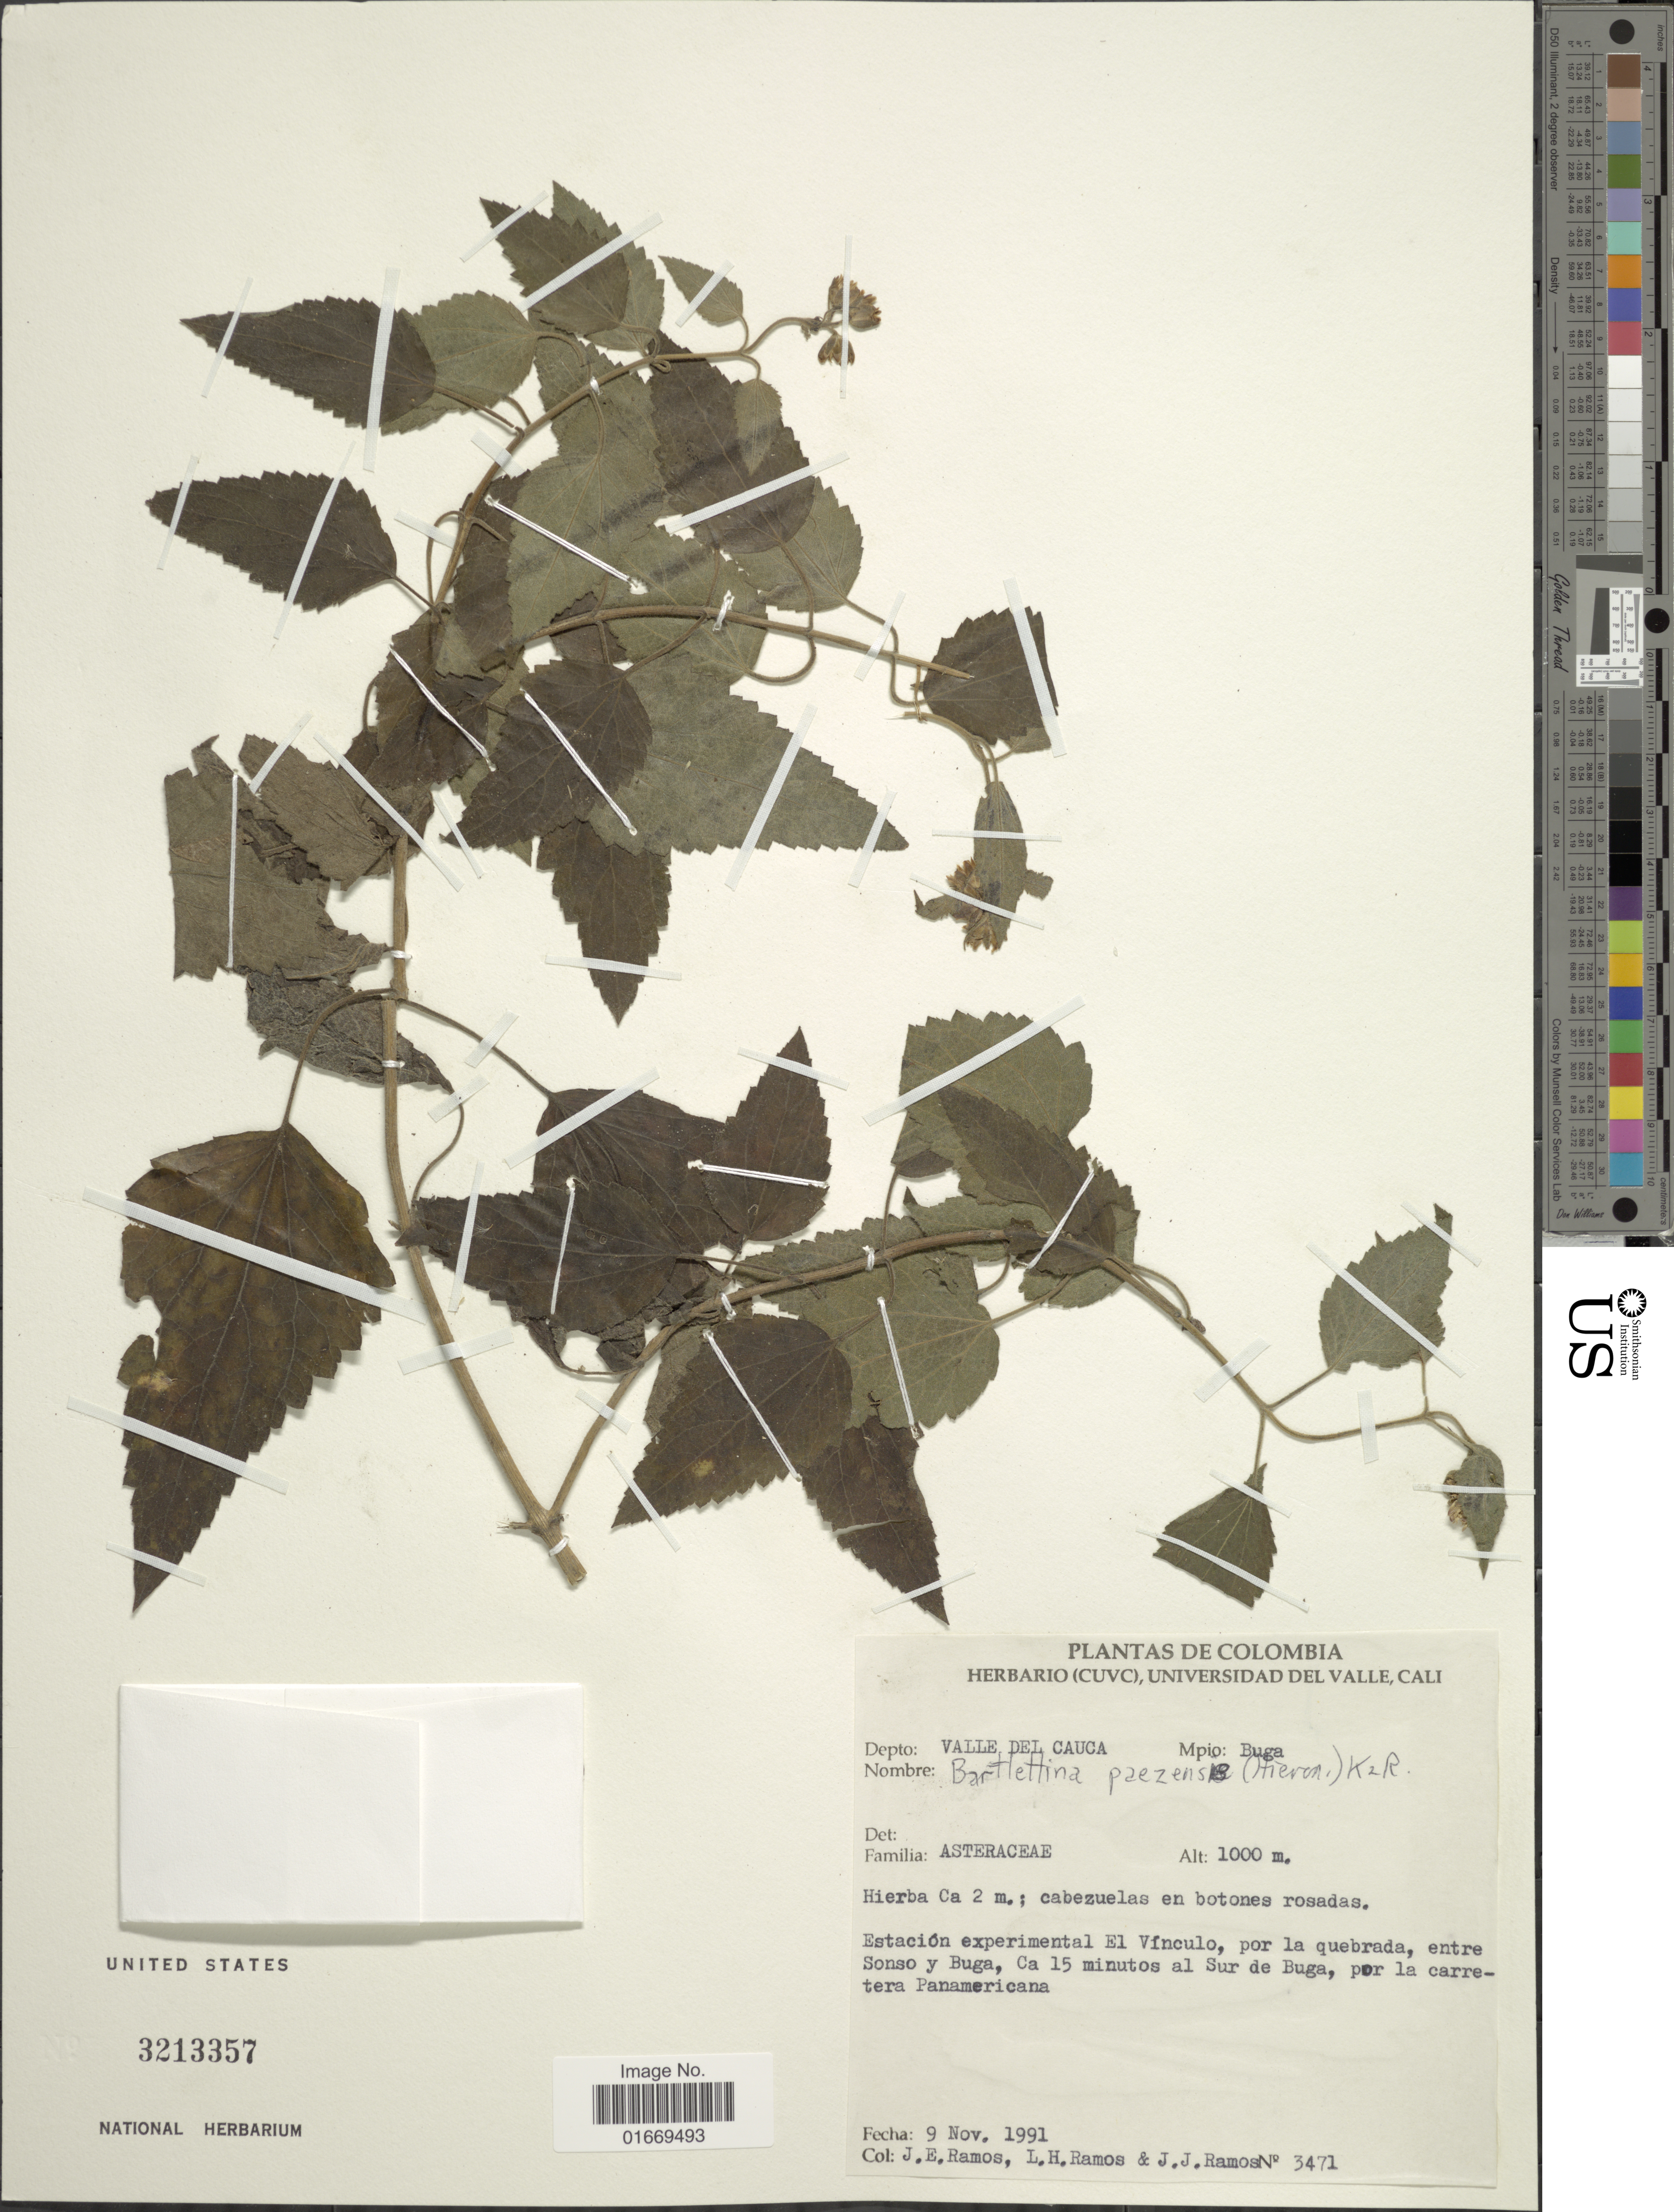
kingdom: Plantae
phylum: Tracheophyta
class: Magnoliopsida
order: Asterales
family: Asteraceae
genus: Bartlettina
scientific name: Bartlettina paezensis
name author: (Hieron.) R.M. King & H. Rob.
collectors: J. E. Ramos, L. Ramos & J. J. Ramos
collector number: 3471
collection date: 1991-11-09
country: Colombia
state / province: Valle del Cauca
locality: Mpio: Buga, Estación experimental El Vínculo, por la quebrada, entre Sonso y Buga, Ca 15 minutos al Sur de Buga, por la carretera Panamericana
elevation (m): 1000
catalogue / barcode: US 3213357